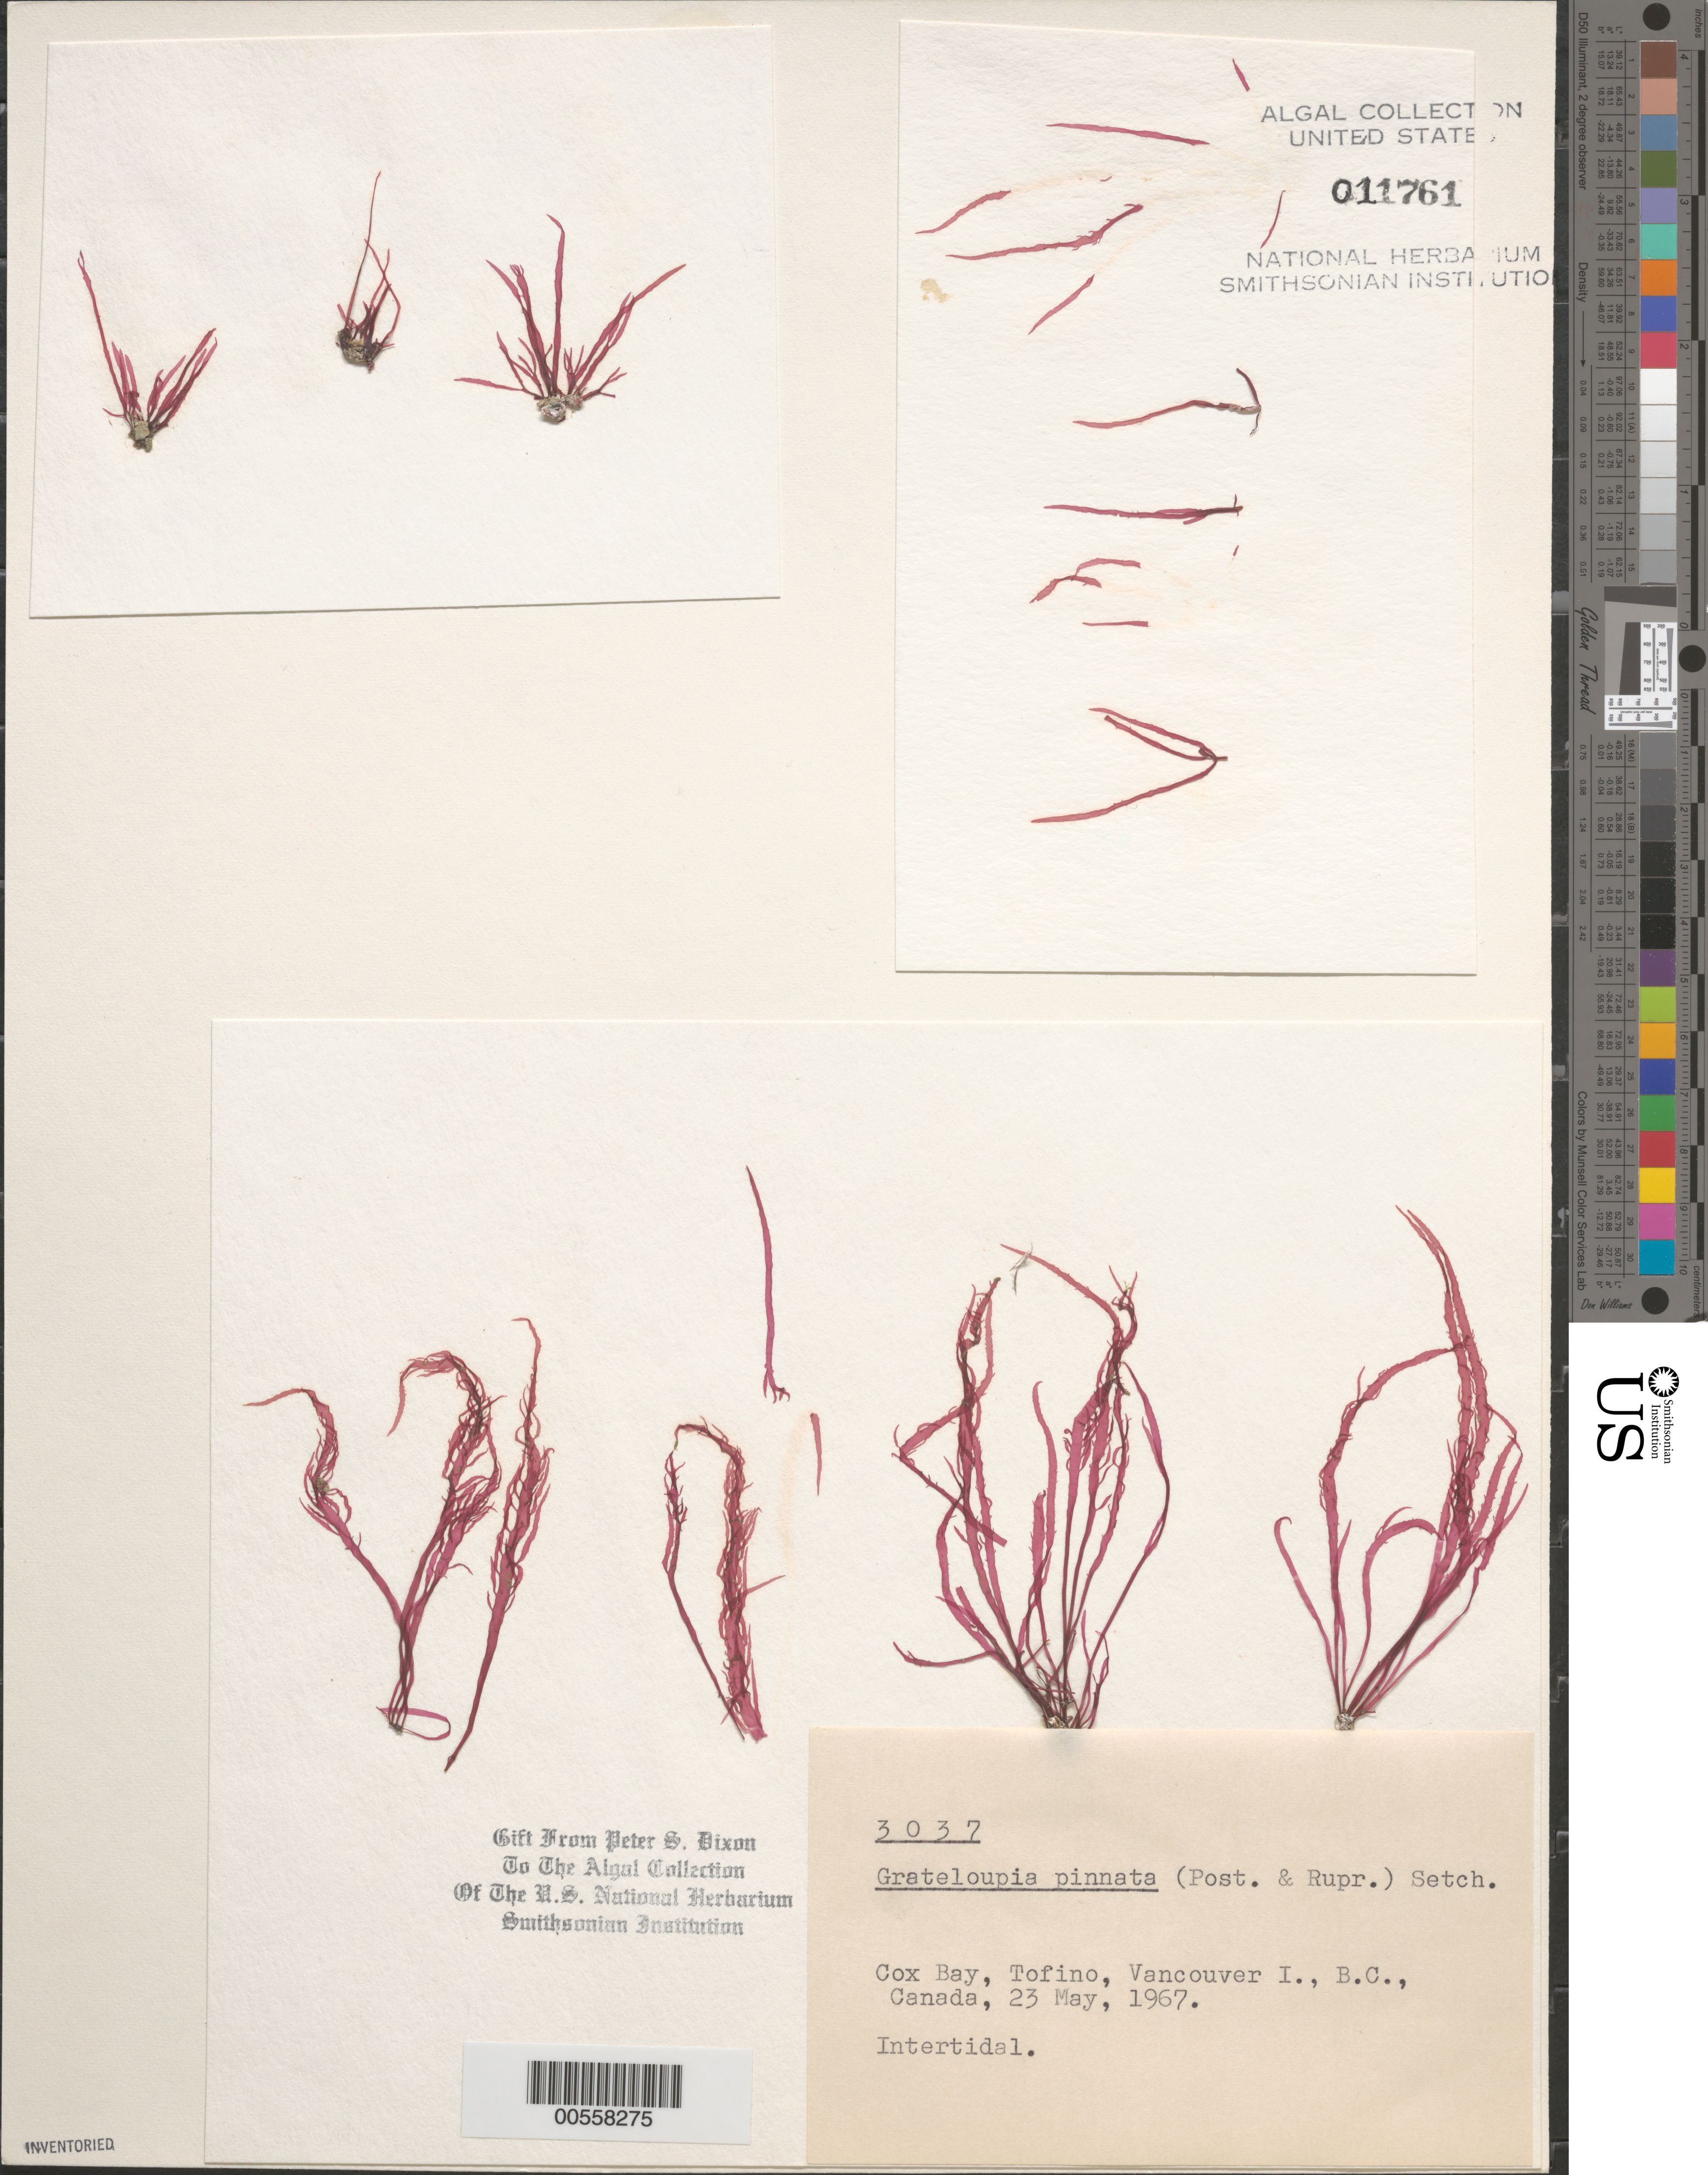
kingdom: Plantae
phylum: Rhodophyta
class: Florideophyceae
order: Halymeniales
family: Halymeniaceae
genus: Grateloupia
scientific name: Grateloupia californica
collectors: P. S. Dixon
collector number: PSD 3037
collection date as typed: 23 May 1967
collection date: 1967-05-23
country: Canada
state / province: British Columbia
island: Vancouver Island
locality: Cox Bay, Tofino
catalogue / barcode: US 11761